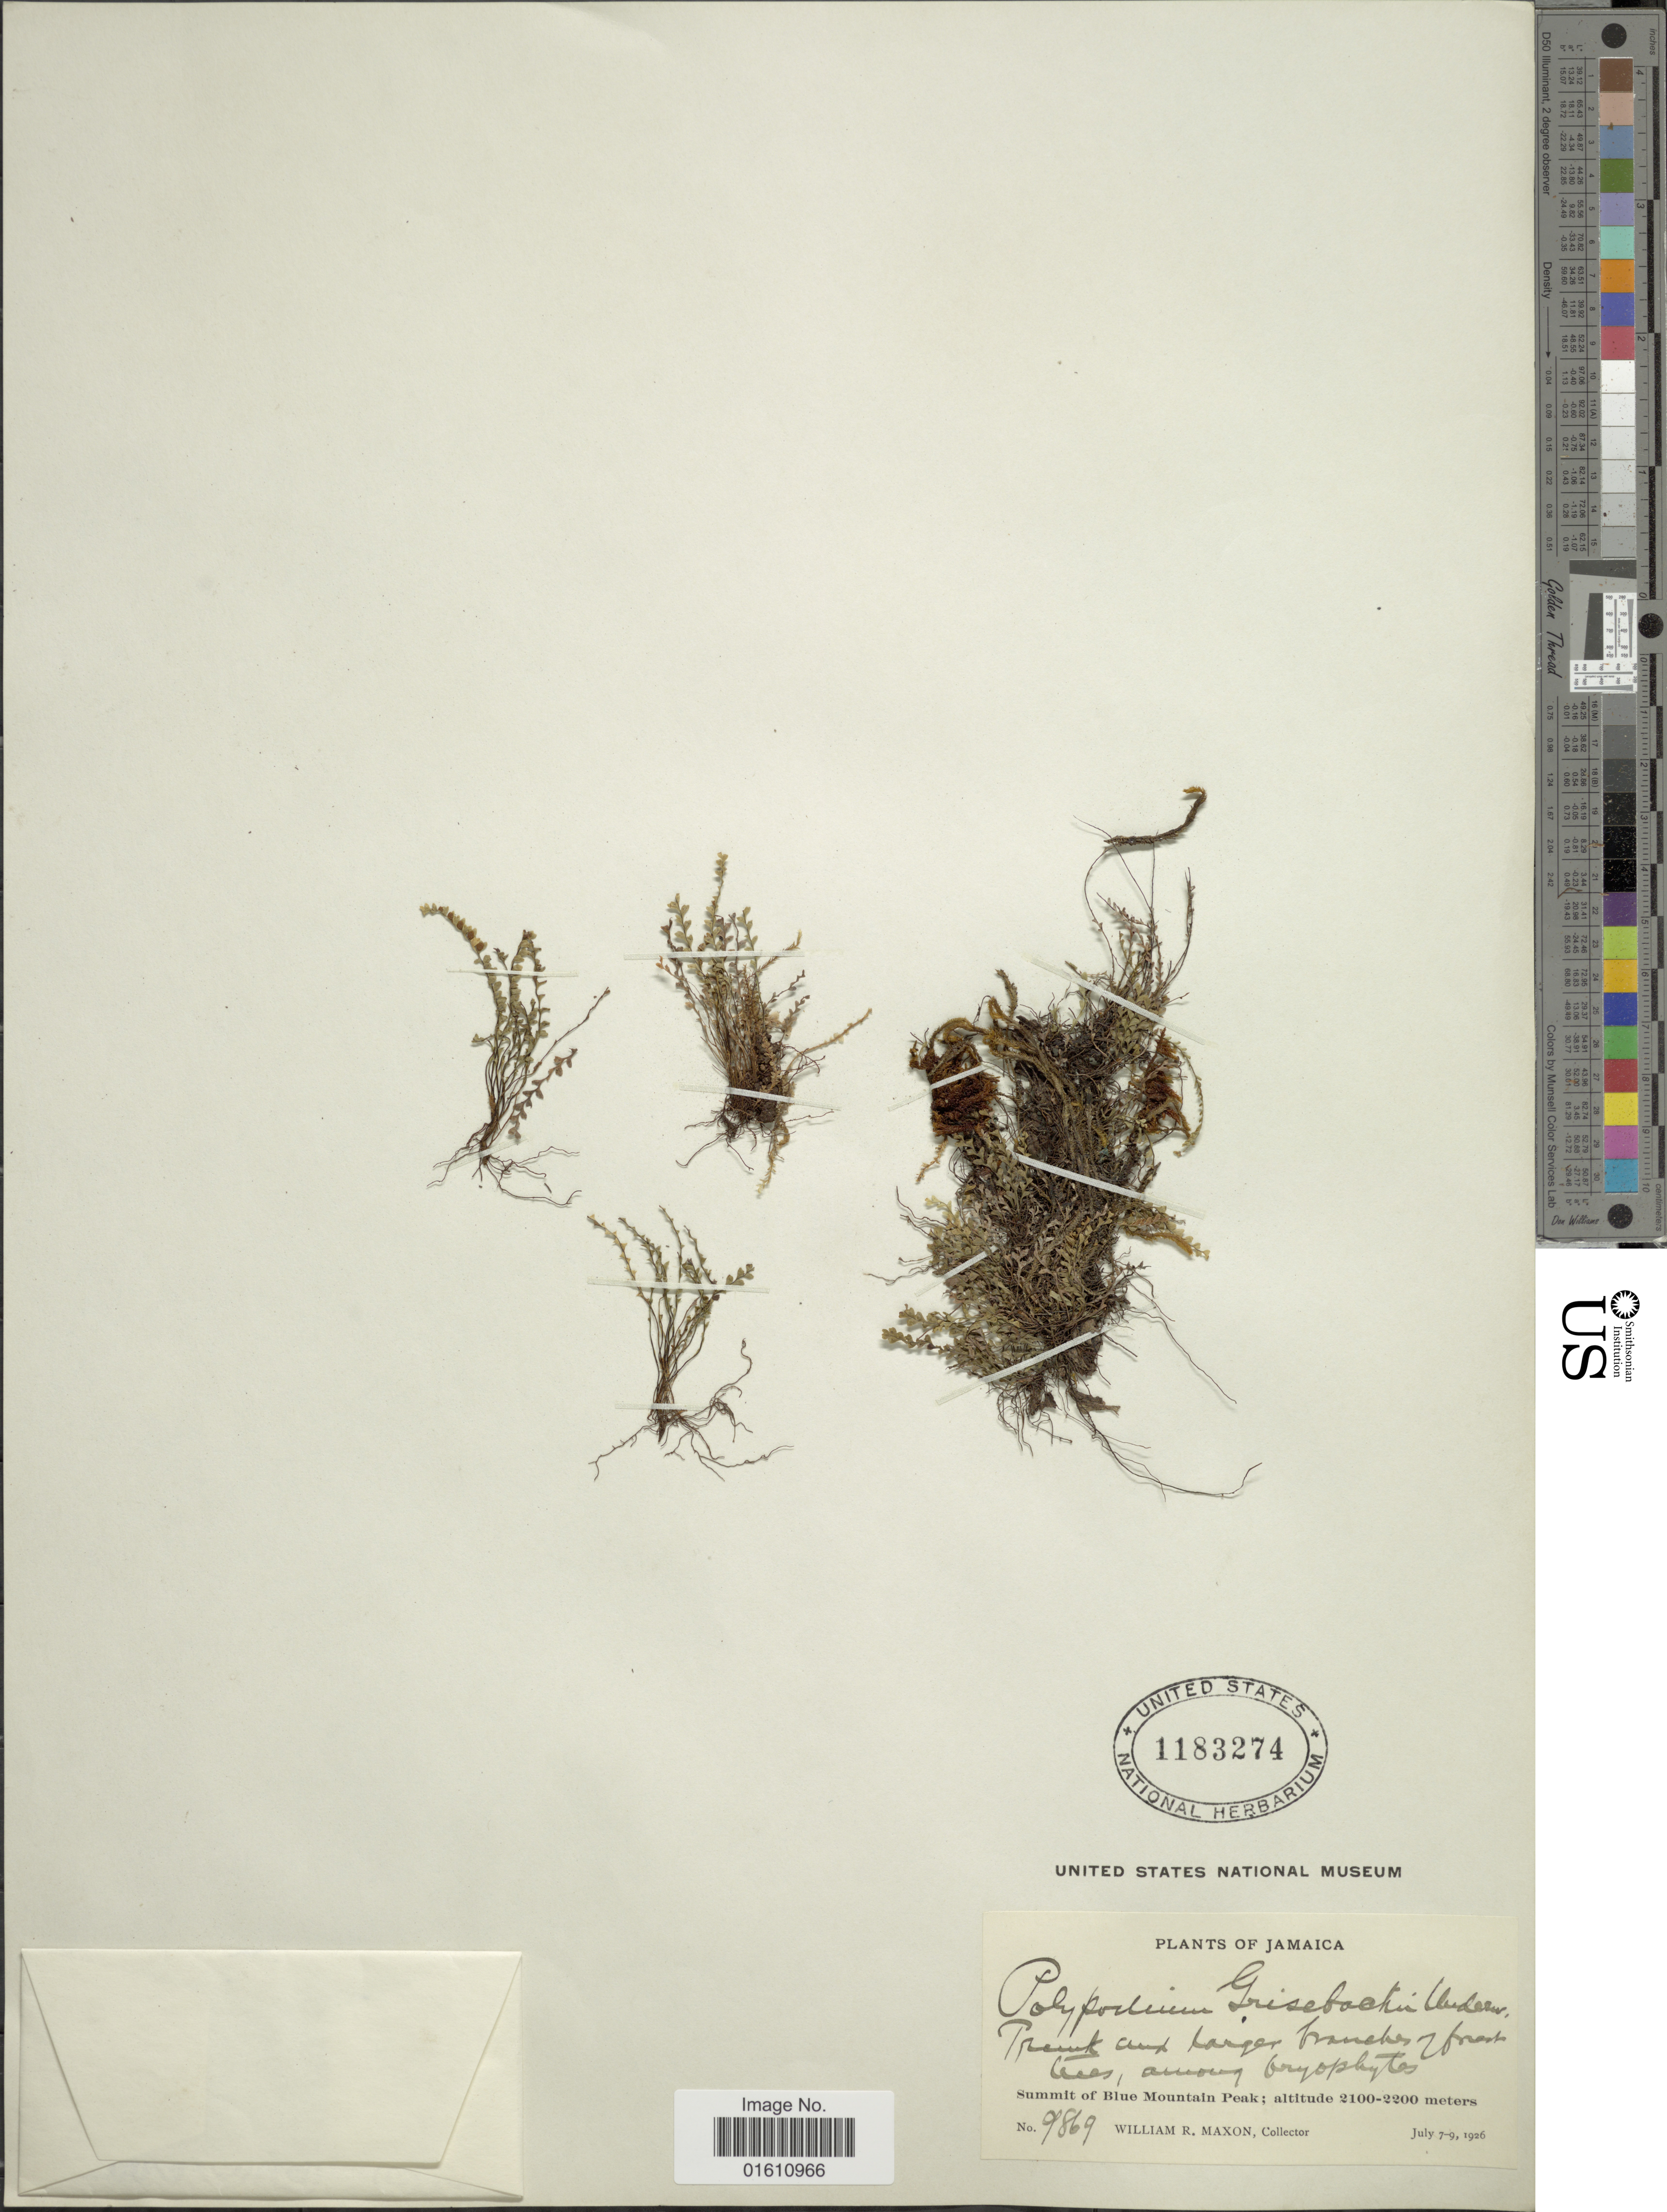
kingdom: Plantae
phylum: Tracheophyta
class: Polypodiopsida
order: Polypodiales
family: Polypodiaceae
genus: Moranopteris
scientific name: Moranopteris grisebachii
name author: (C. Chr.) R. Y. Hirai & J. Prado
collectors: W. R. Maxon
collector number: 9869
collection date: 1926-07-07/1926-07-09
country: Jamaica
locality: Summit of Blue Mountain Peak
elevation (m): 2100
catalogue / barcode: US 1183274